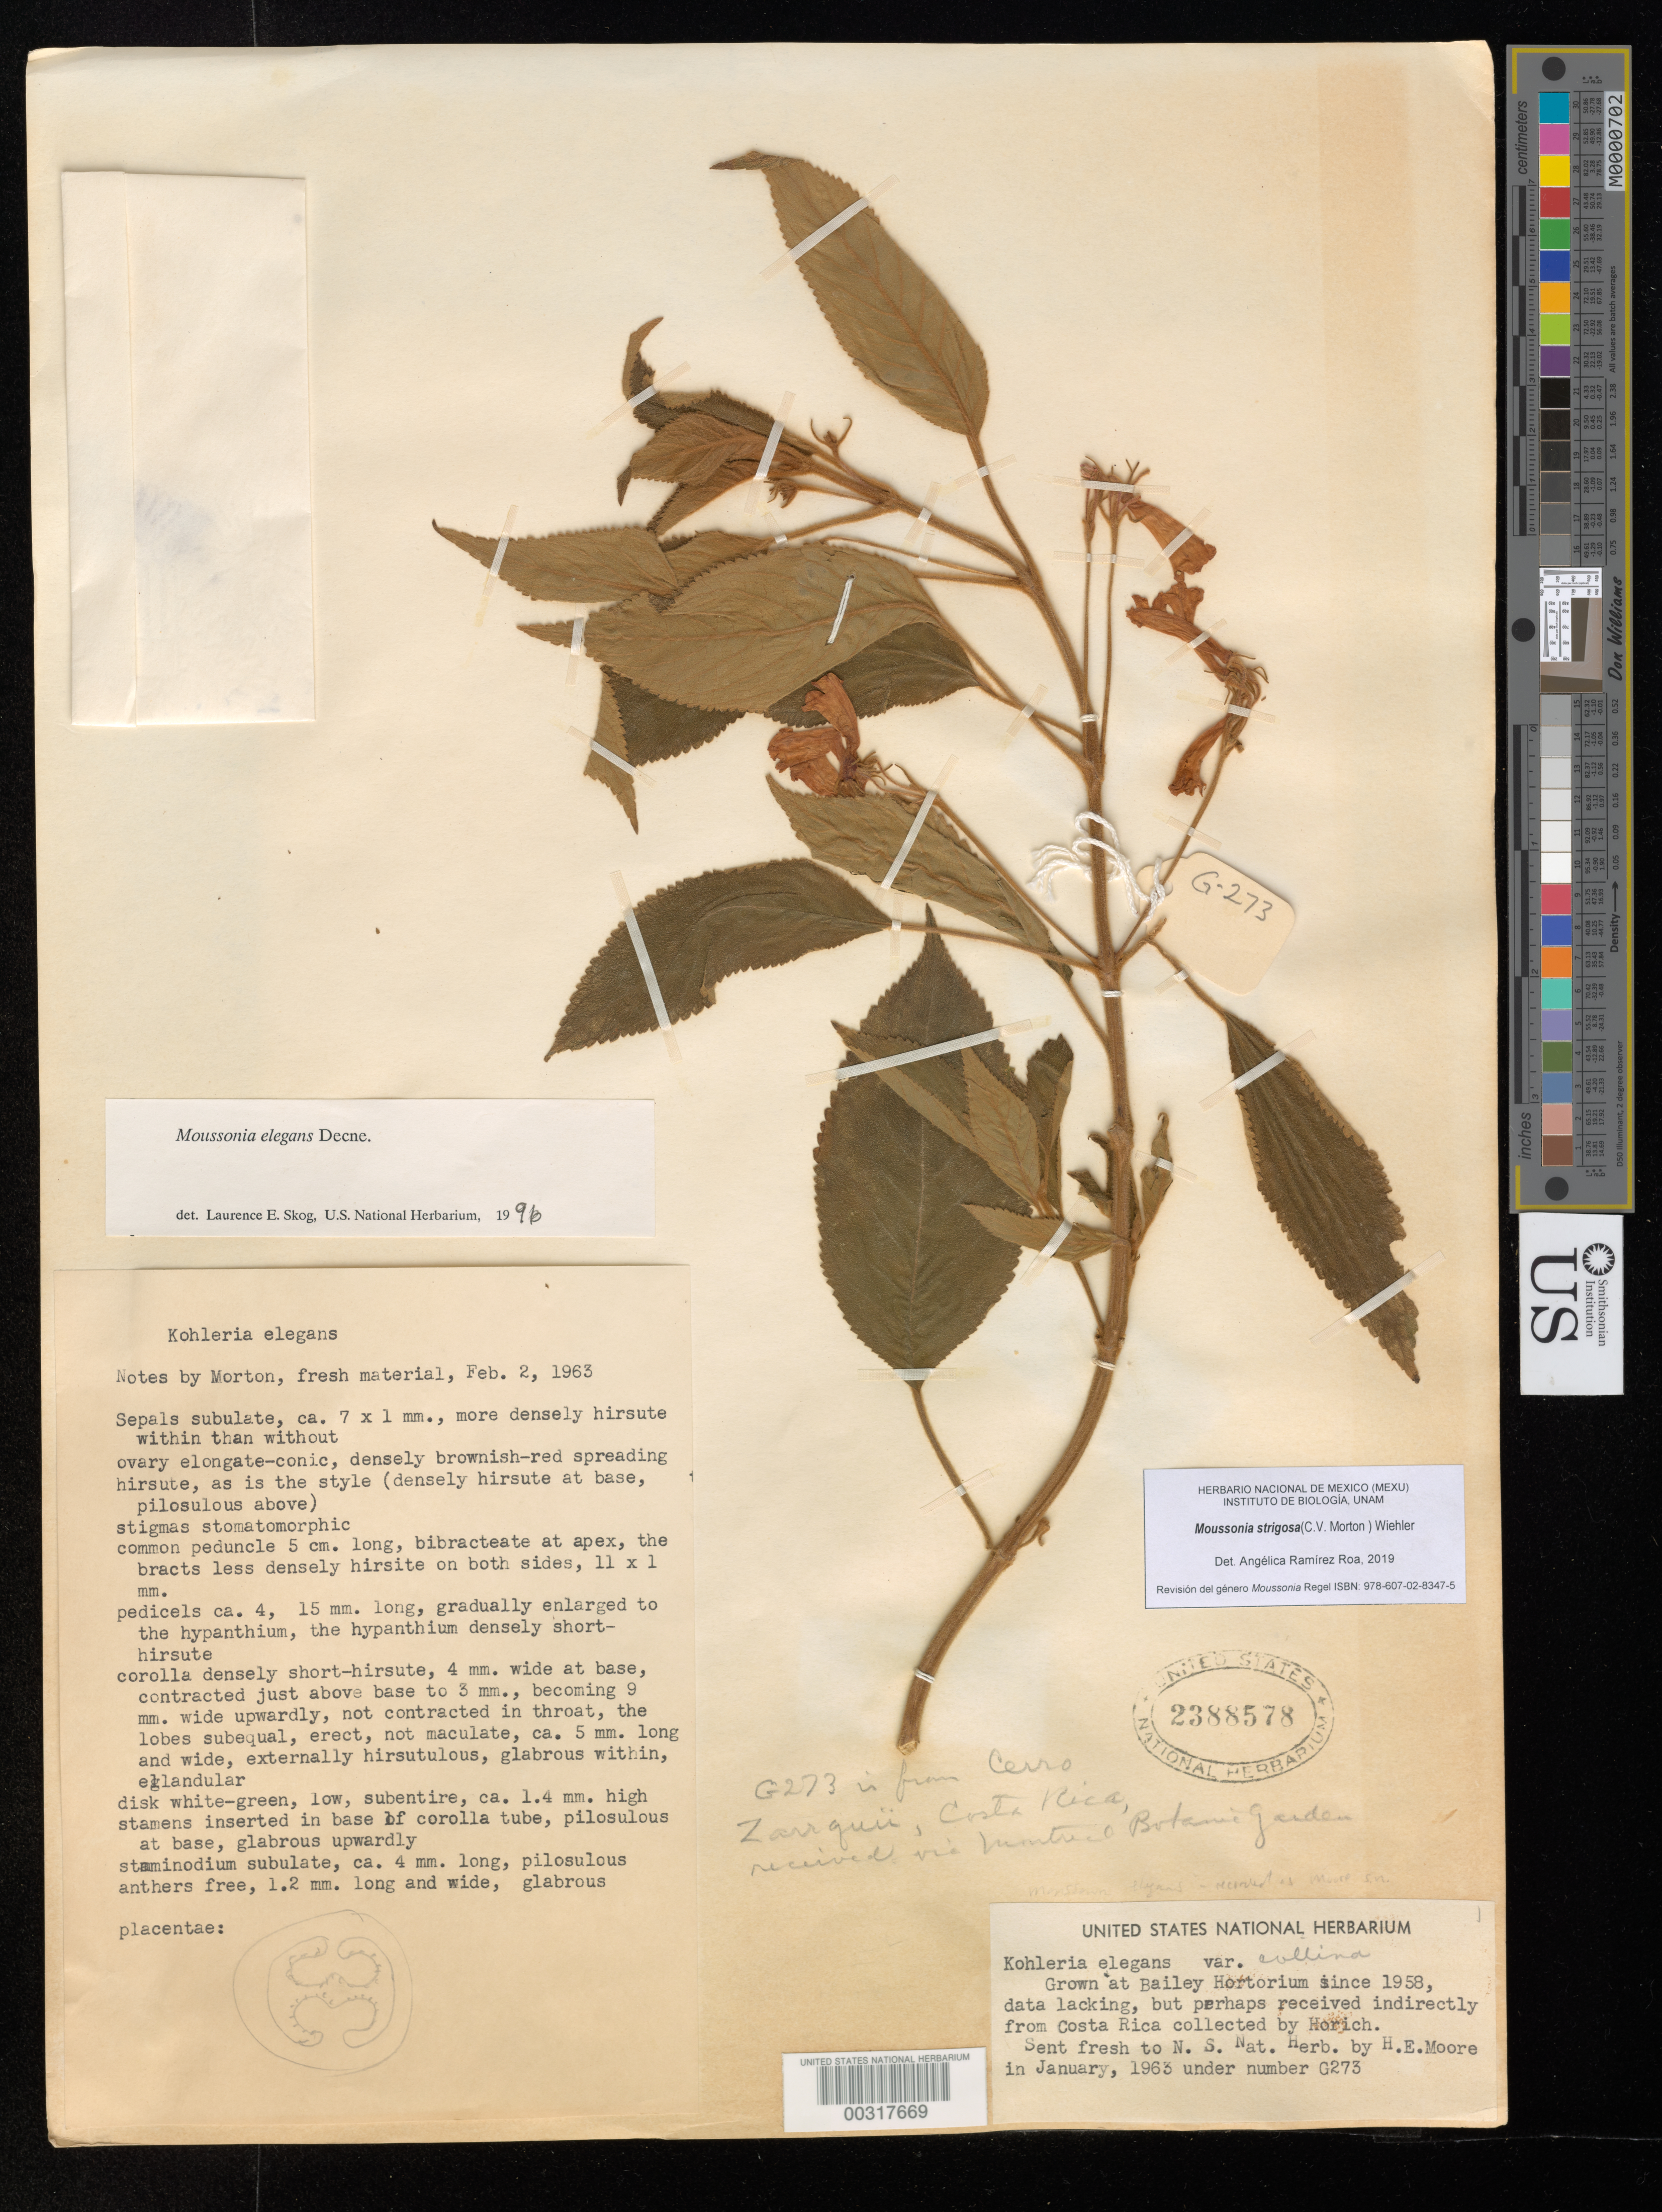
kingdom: Plantae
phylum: Tracheophyta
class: Magnoliopsida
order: Lamiales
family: Gesneriaceae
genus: Moussonia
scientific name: Moussonia strigosa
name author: (C.V. Morton) Wiehler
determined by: Ramírez-Roa, A.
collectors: H. E. Moore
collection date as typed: Jan 1963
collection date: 1963-01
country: Costa Rica (?)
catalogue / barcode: US 2388578